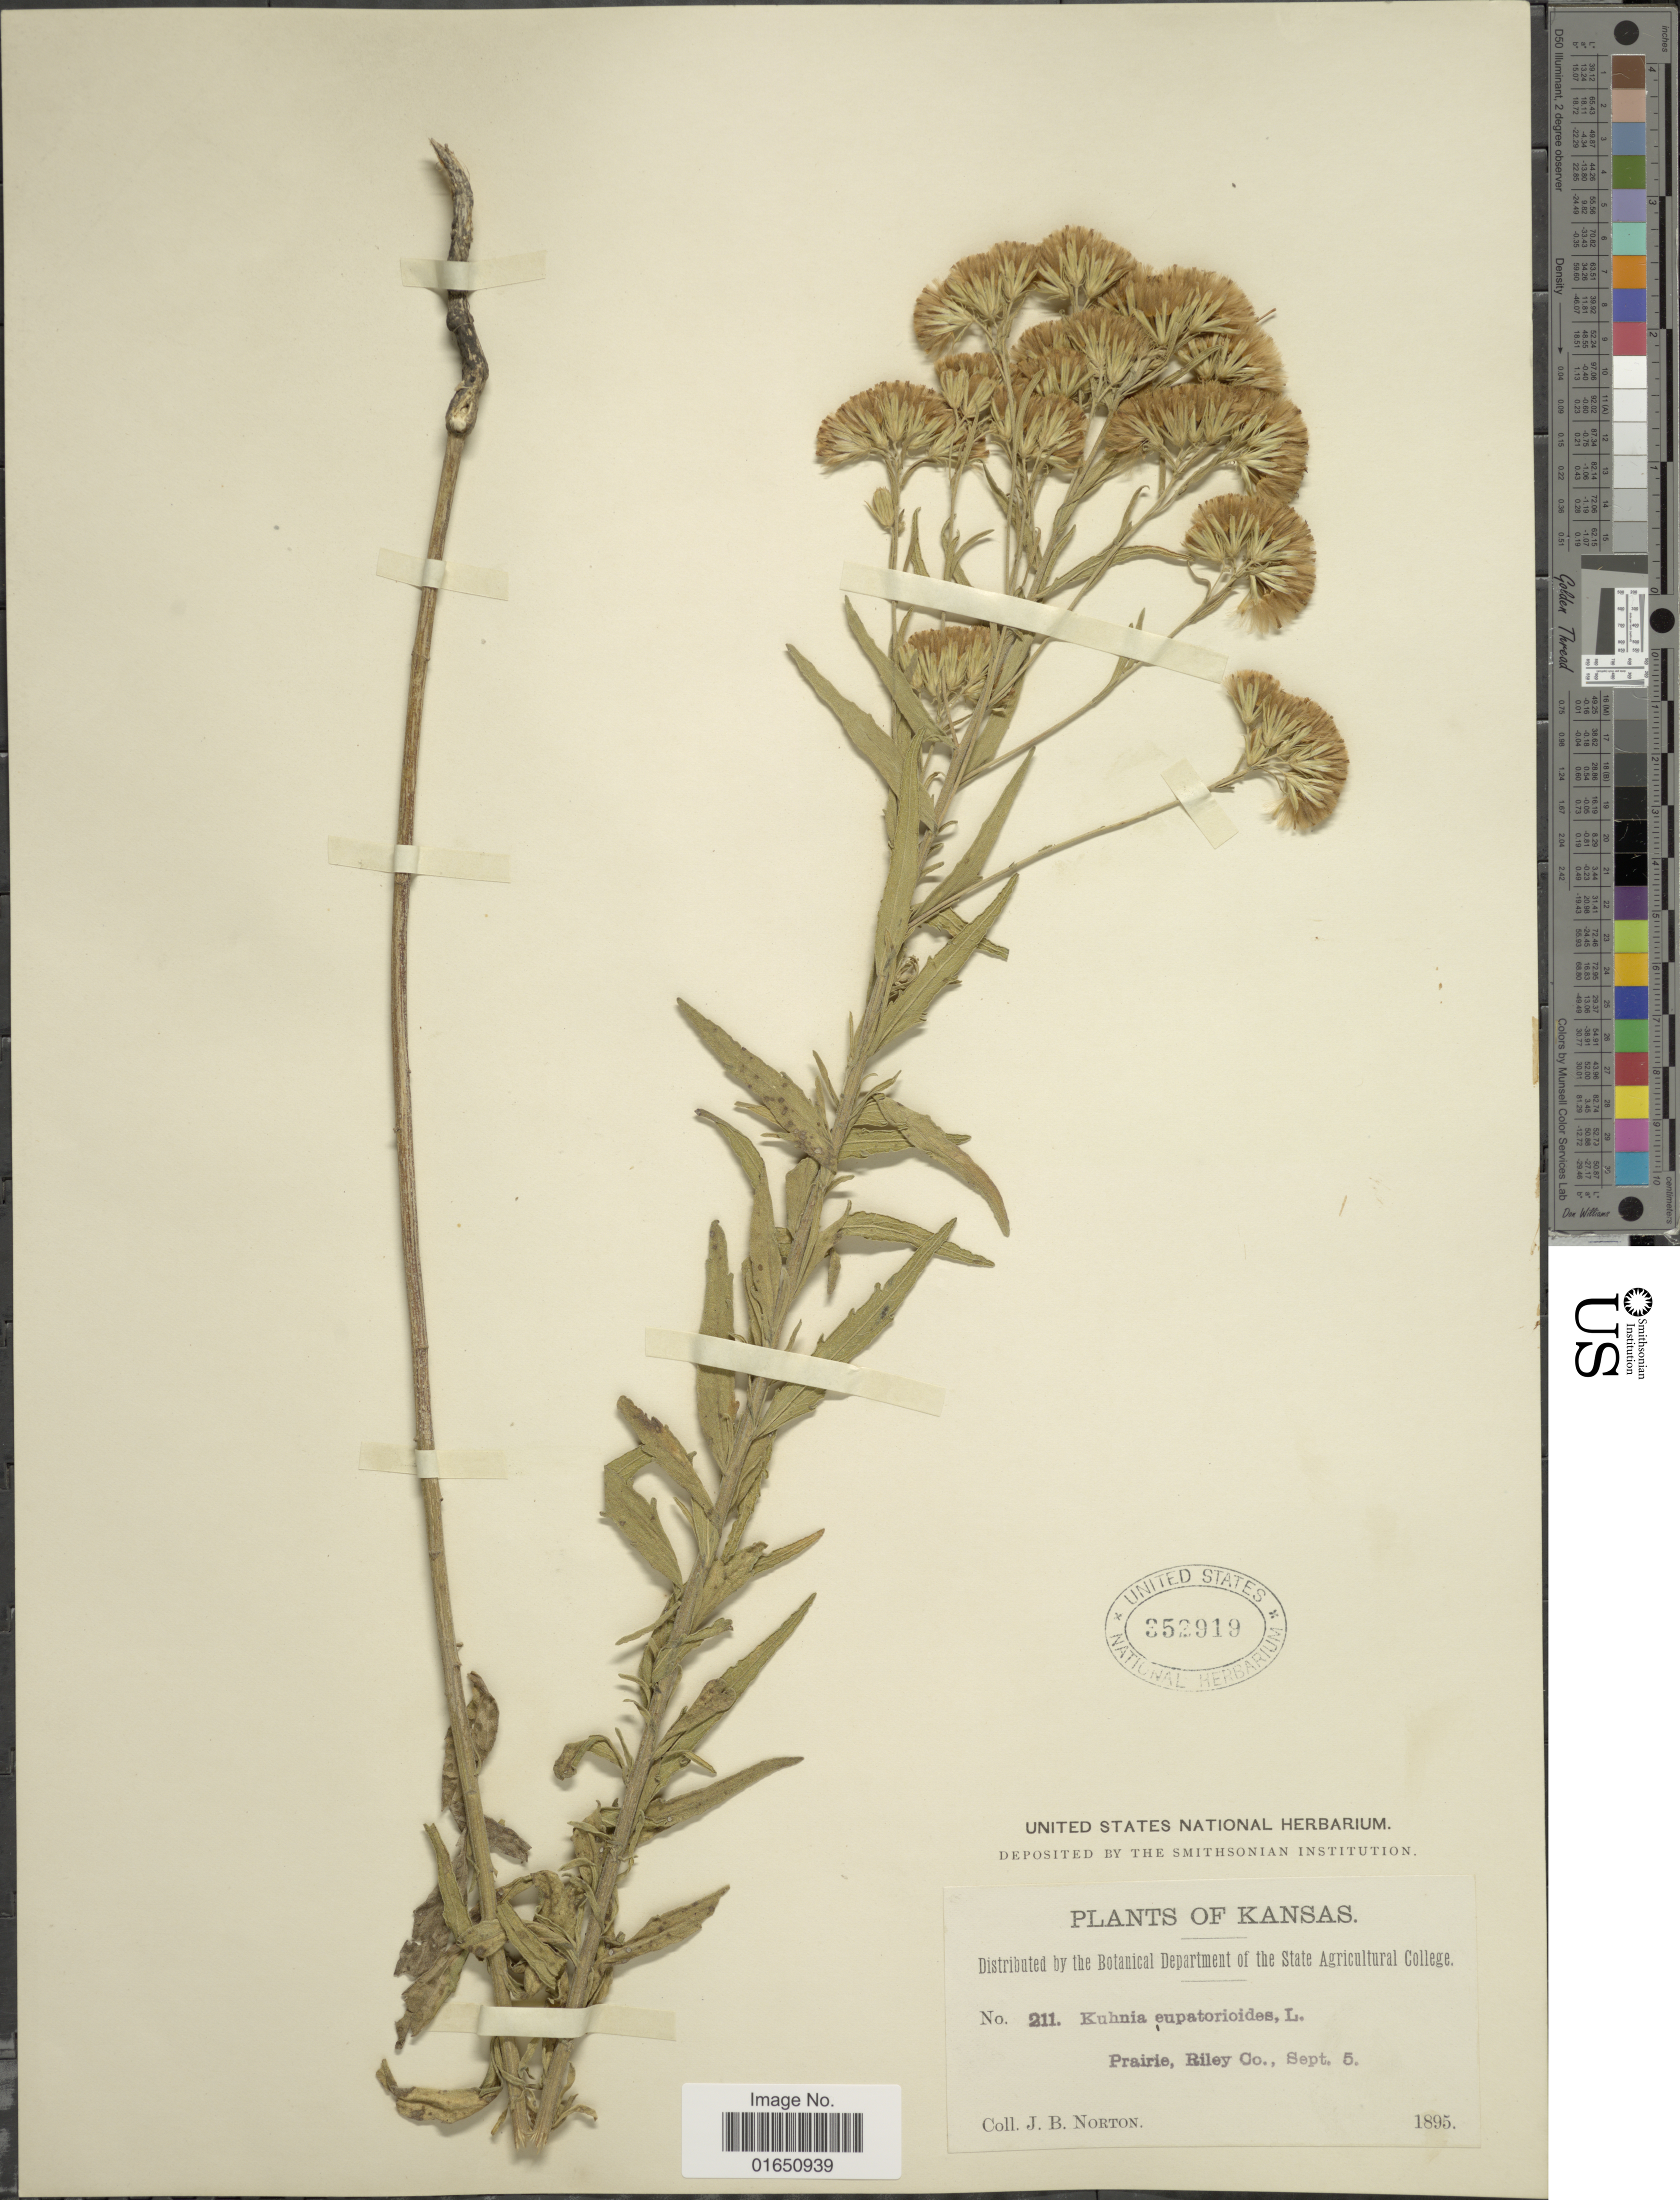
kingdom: Plantae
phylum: Tracheophyta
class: Magnoliopsida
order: Asterales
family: Asteraceae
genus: Brickellia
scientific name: Brickellia eupatorioides var. corymbulosa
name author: (Torr. & A. Gray) Shinners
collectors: J. B. Norton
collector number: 211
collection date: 1895-09-05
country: United States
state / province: Kansas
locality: Prairie, Riley Co.,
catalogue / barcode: US 352919